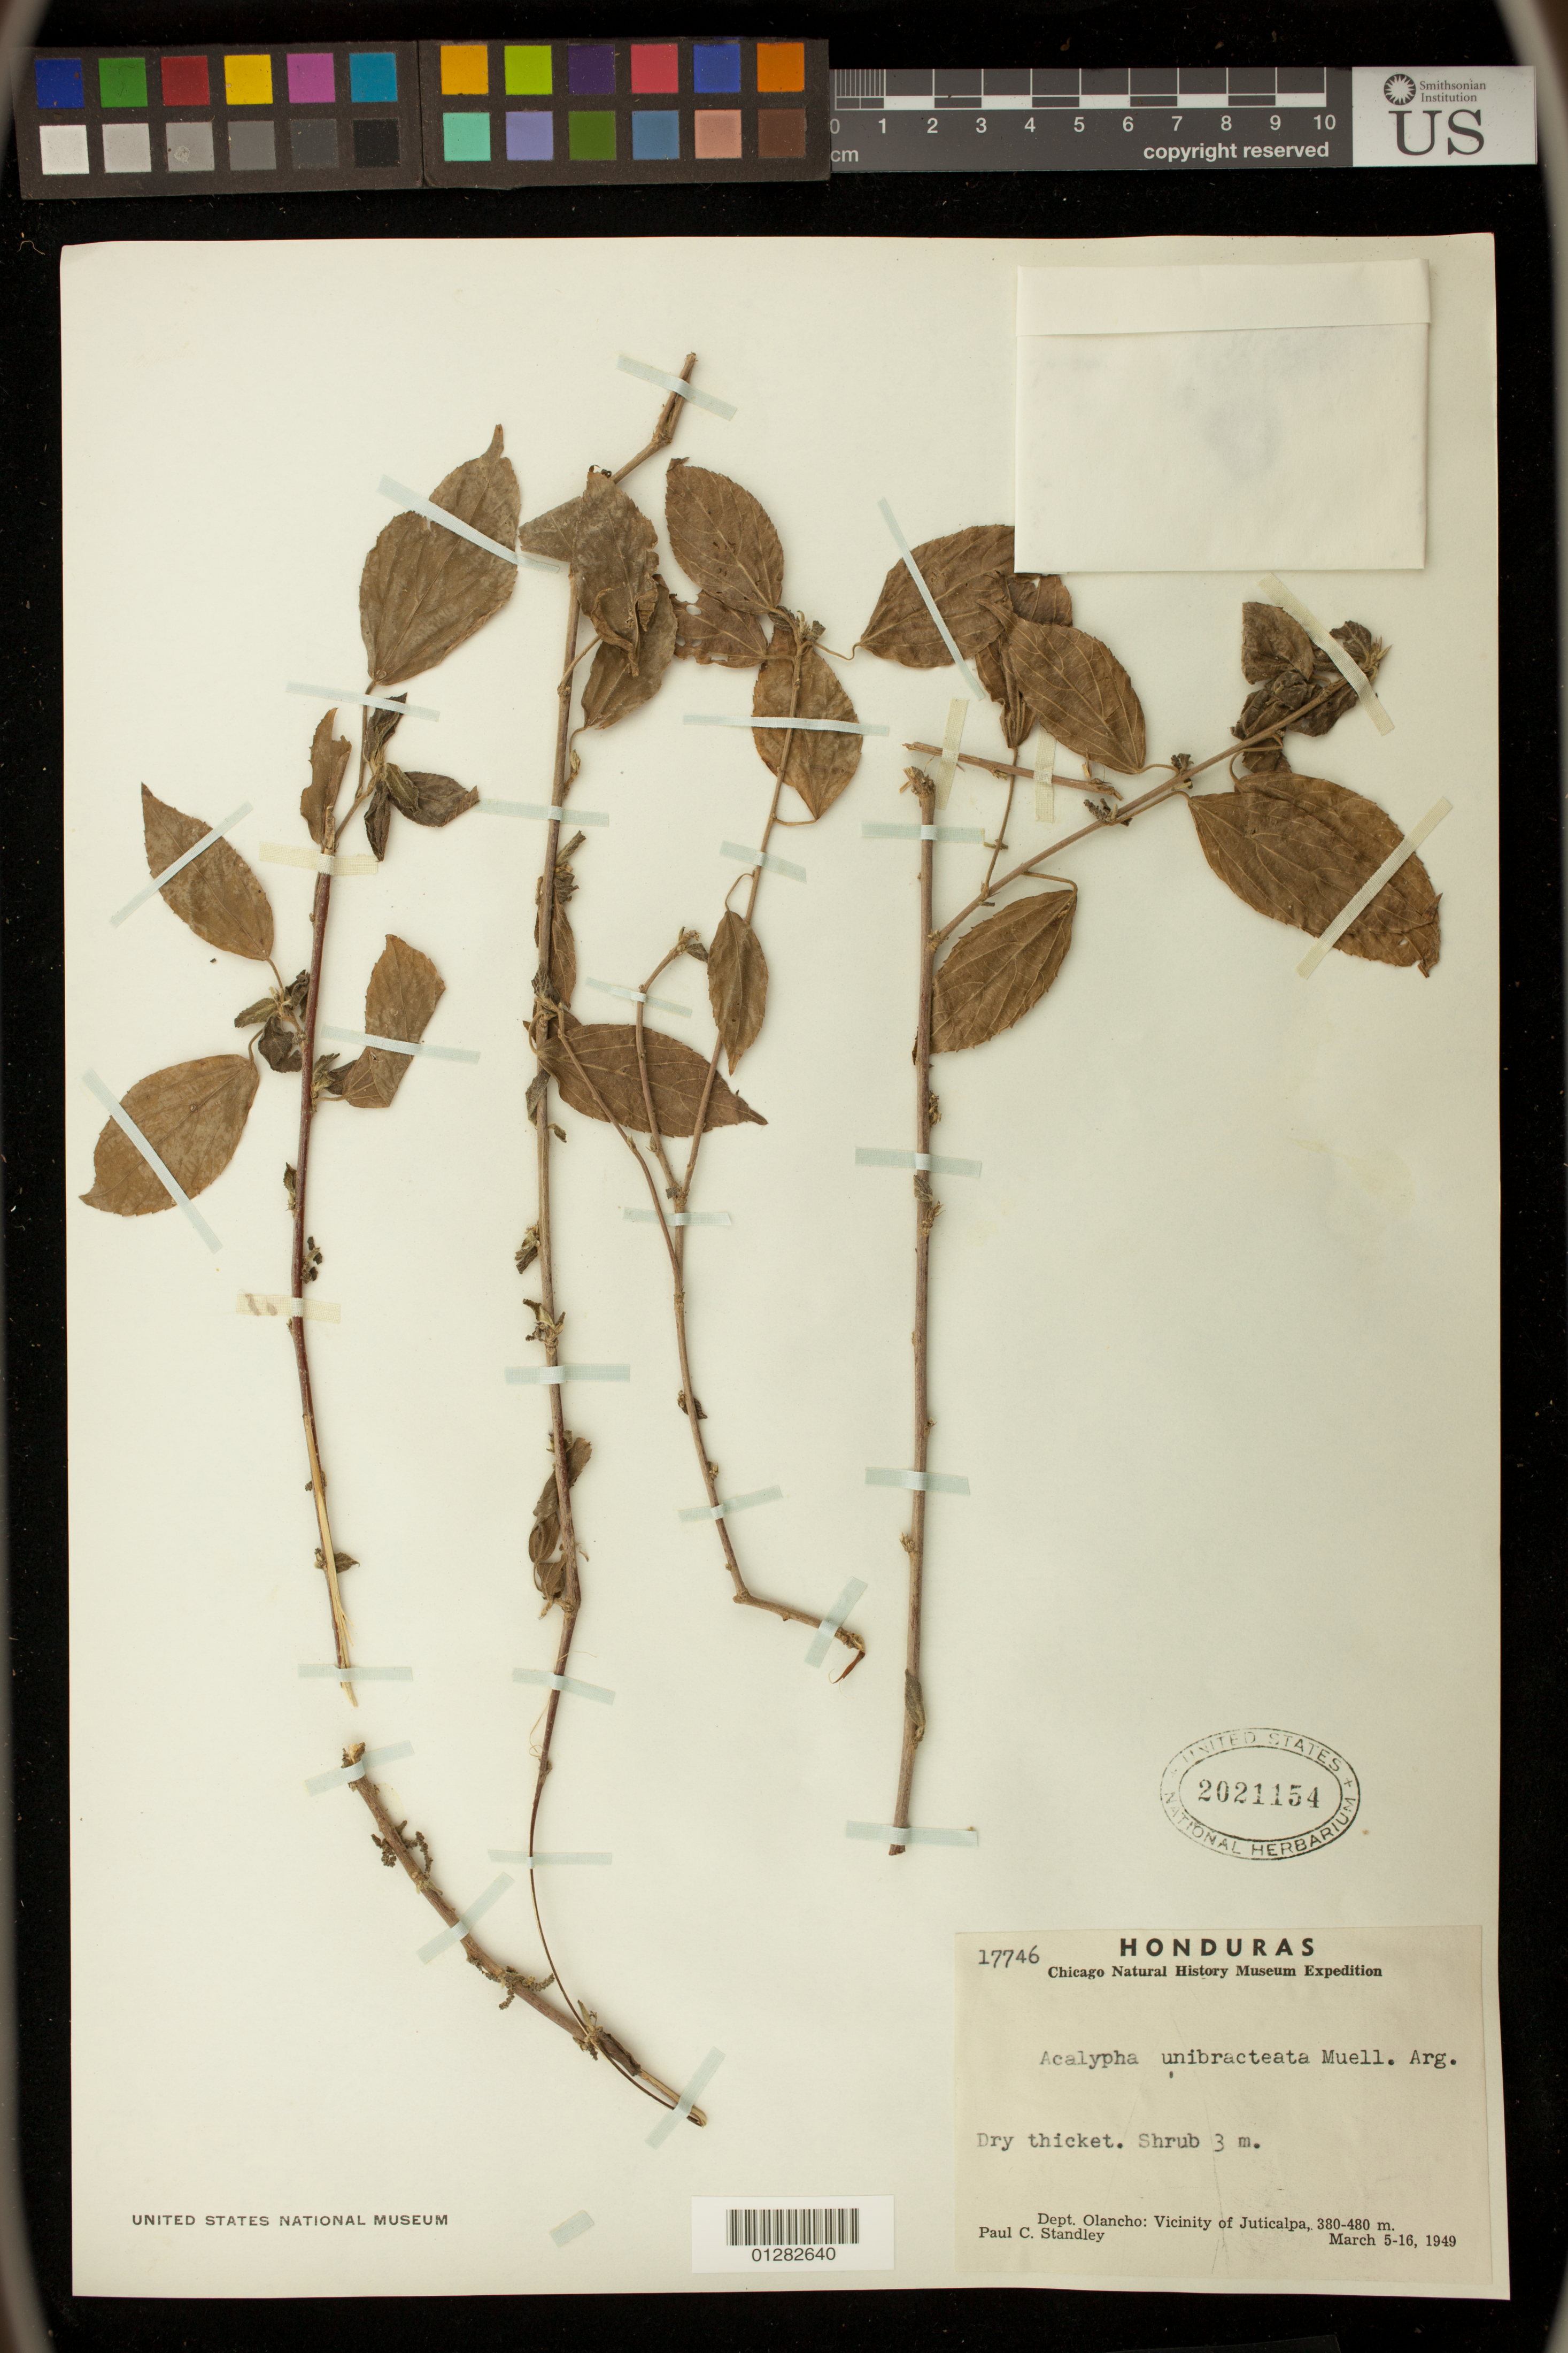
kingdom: Plantae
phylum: Tracheophyta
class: Magnoliopsida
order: Malpighiales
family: Euphorbiaceae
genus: Acalypha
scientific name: Acalypha unibracteata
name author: Müll. Arg.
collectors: R. Ramirez, F. Florez & O. Téllez V.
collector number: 17746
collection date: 1949-03-05/1949-03-16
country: Honduras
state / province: Olancho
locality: Vicinity of Juticalpa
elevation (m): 380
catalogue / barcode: US 2021154